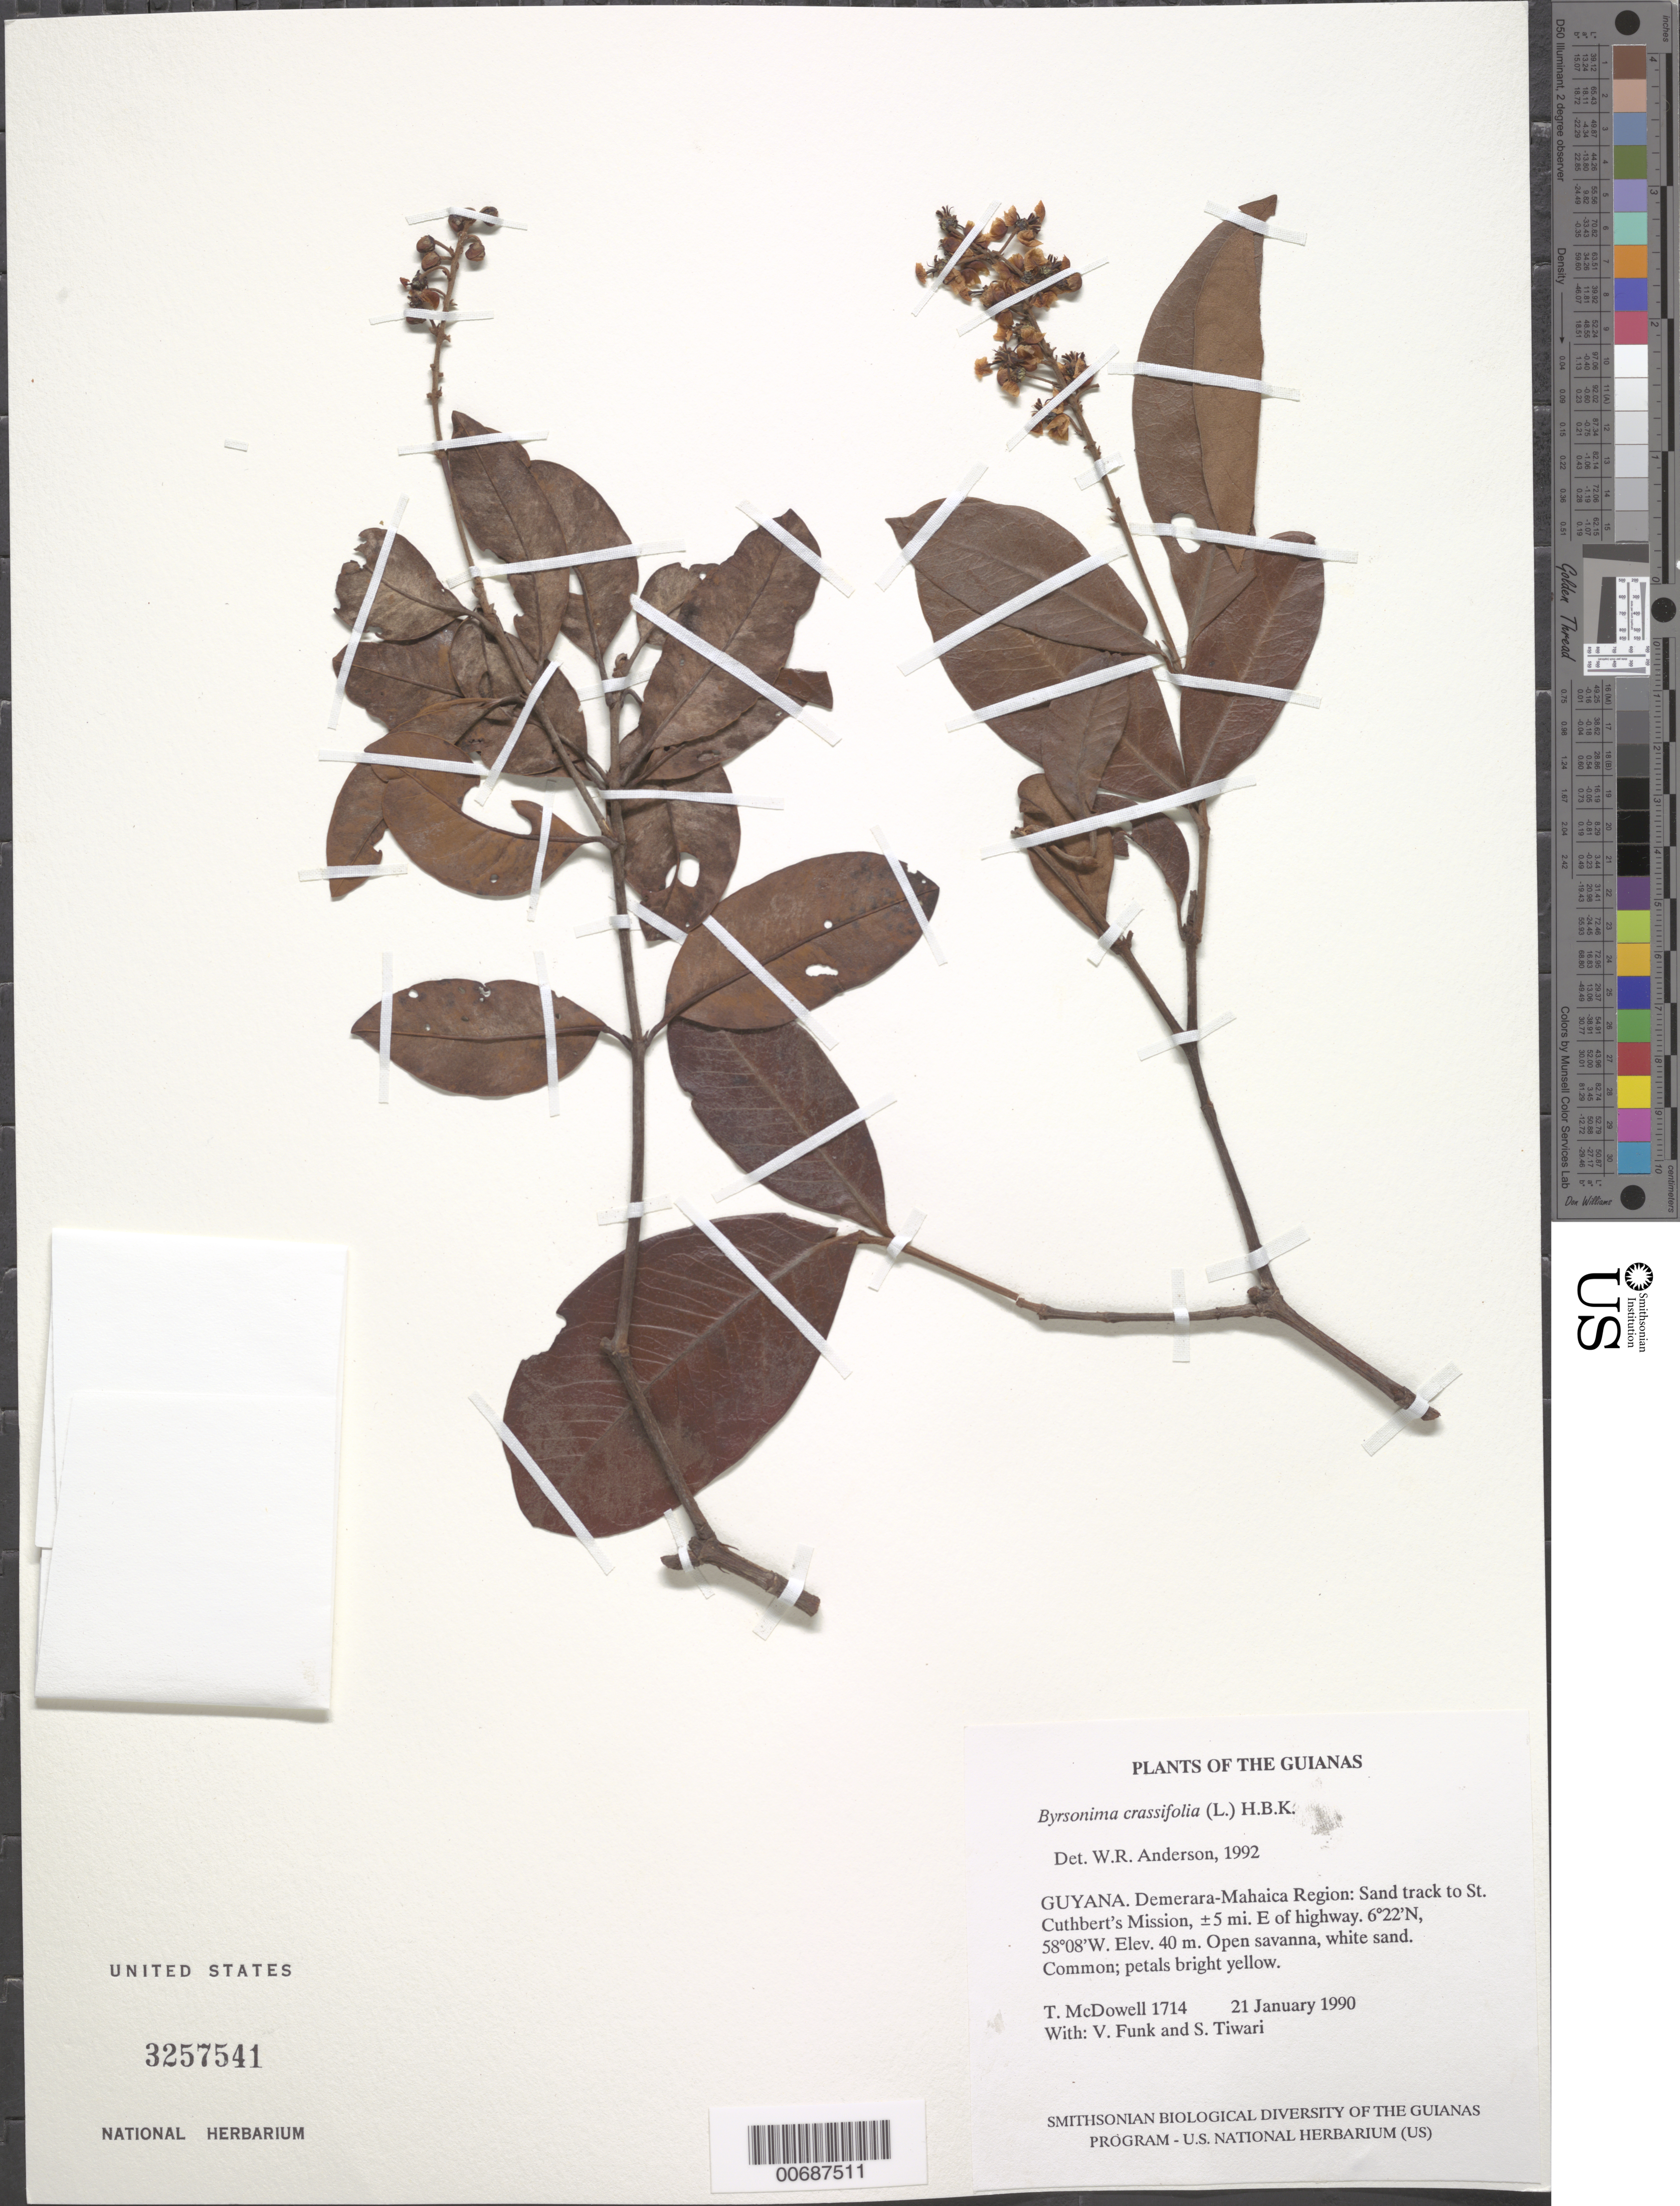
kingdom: Plantae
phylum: Tracheophyta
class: Magnoliopsida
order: Malpighiales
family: Malpighiaceae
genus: Byrsonima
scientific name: Byrsonima crassifolia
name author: (L.) Kunth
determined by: Anderson, W. R., (MICH), University of Michigan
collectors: T. McDowell, V. Funk & S. Tiwari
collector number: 1714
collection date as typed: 21 January 1990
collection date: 1990-01-21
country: Guyana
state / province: Demerara-Mahaica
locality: Sand track to St. Cuthbert's Mission, ±5 mi. E of highway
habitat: Open savanna, white sand, highly soaked from 3 weeks of rain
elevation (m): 40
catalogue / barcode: US 3257541